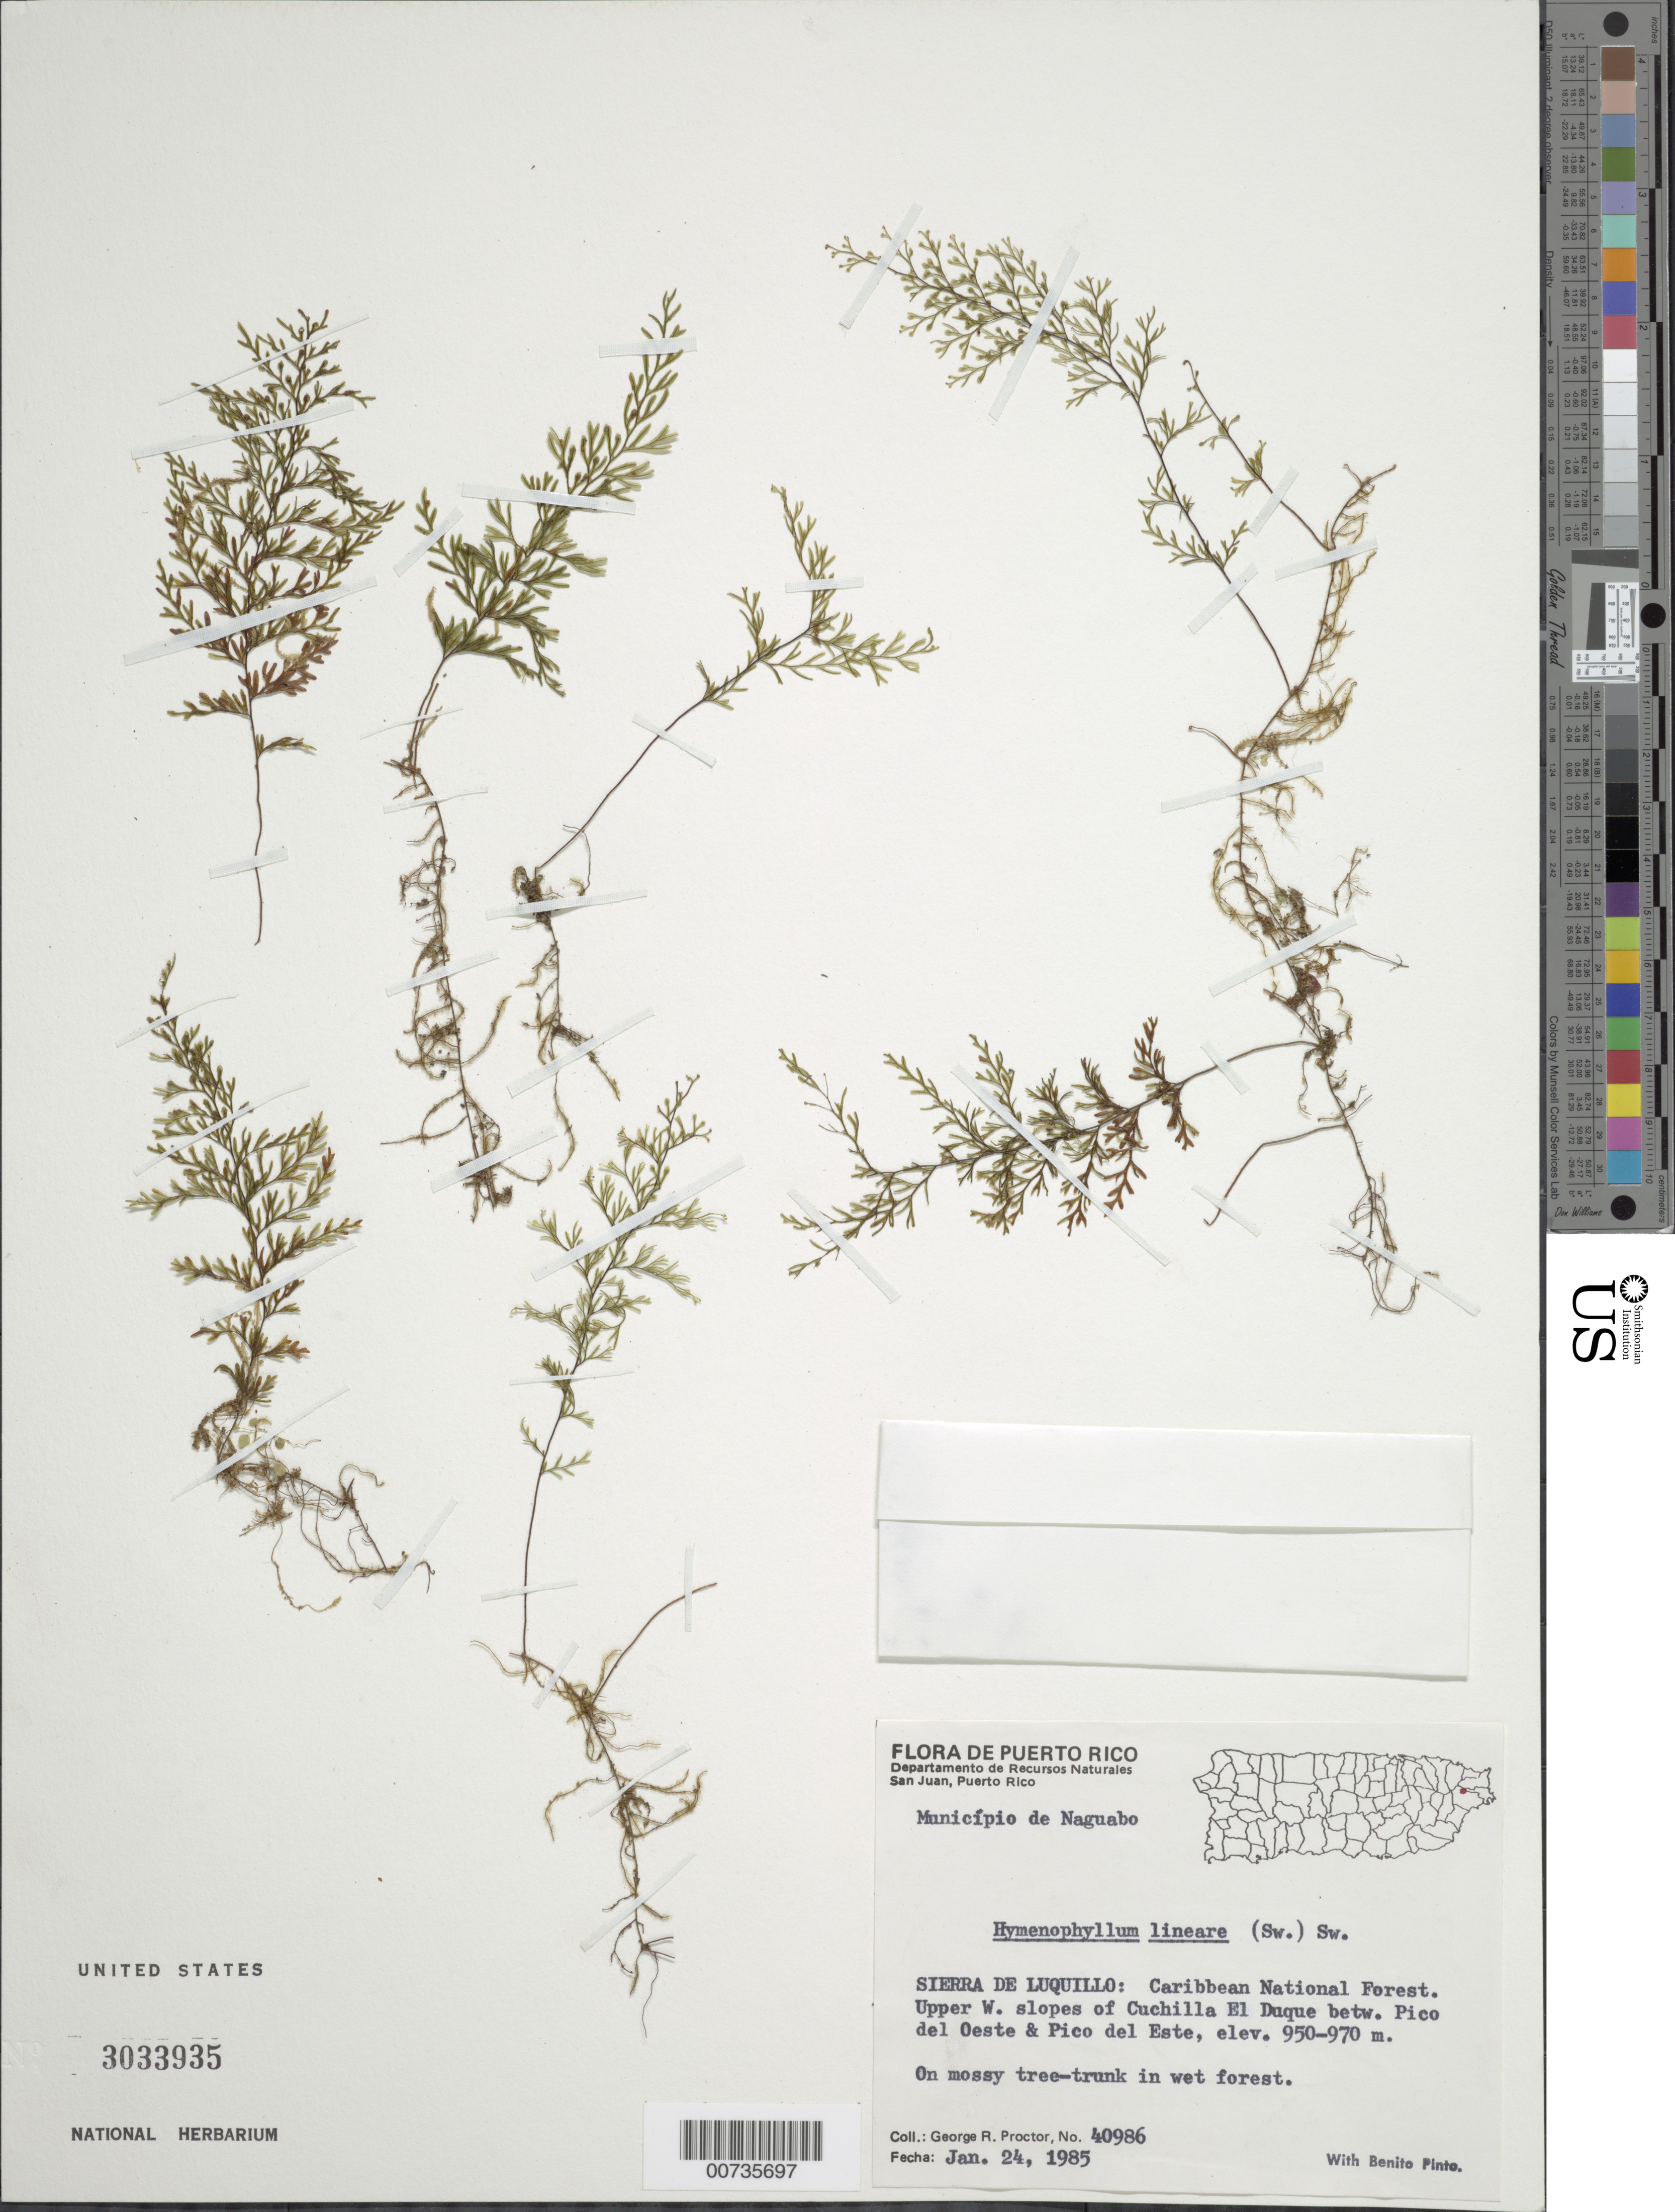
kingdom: Plantae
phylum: Tracheophyta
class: Polypodiopsida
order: Hymenophyllales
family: Hymenophyllaceae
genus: Hymenophyllum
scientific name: Hymenophyllum lineare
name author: (Sw.) Sw.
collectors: G. R. Proctor & B. Pinto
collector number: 40986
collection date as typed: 24 Jan 1985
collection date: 1985-01-24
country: Puerto Rico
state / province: Naguabo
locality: Mun. Naguabo, Sierra de Luquillo: Carib. Natl. Forest, Upper W slopes of Cuchilla El Duque btw Pico del Oeste & Pico del Este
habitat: On mossy tree-trunk in wet forest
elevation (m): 950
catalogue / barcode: US 3033935